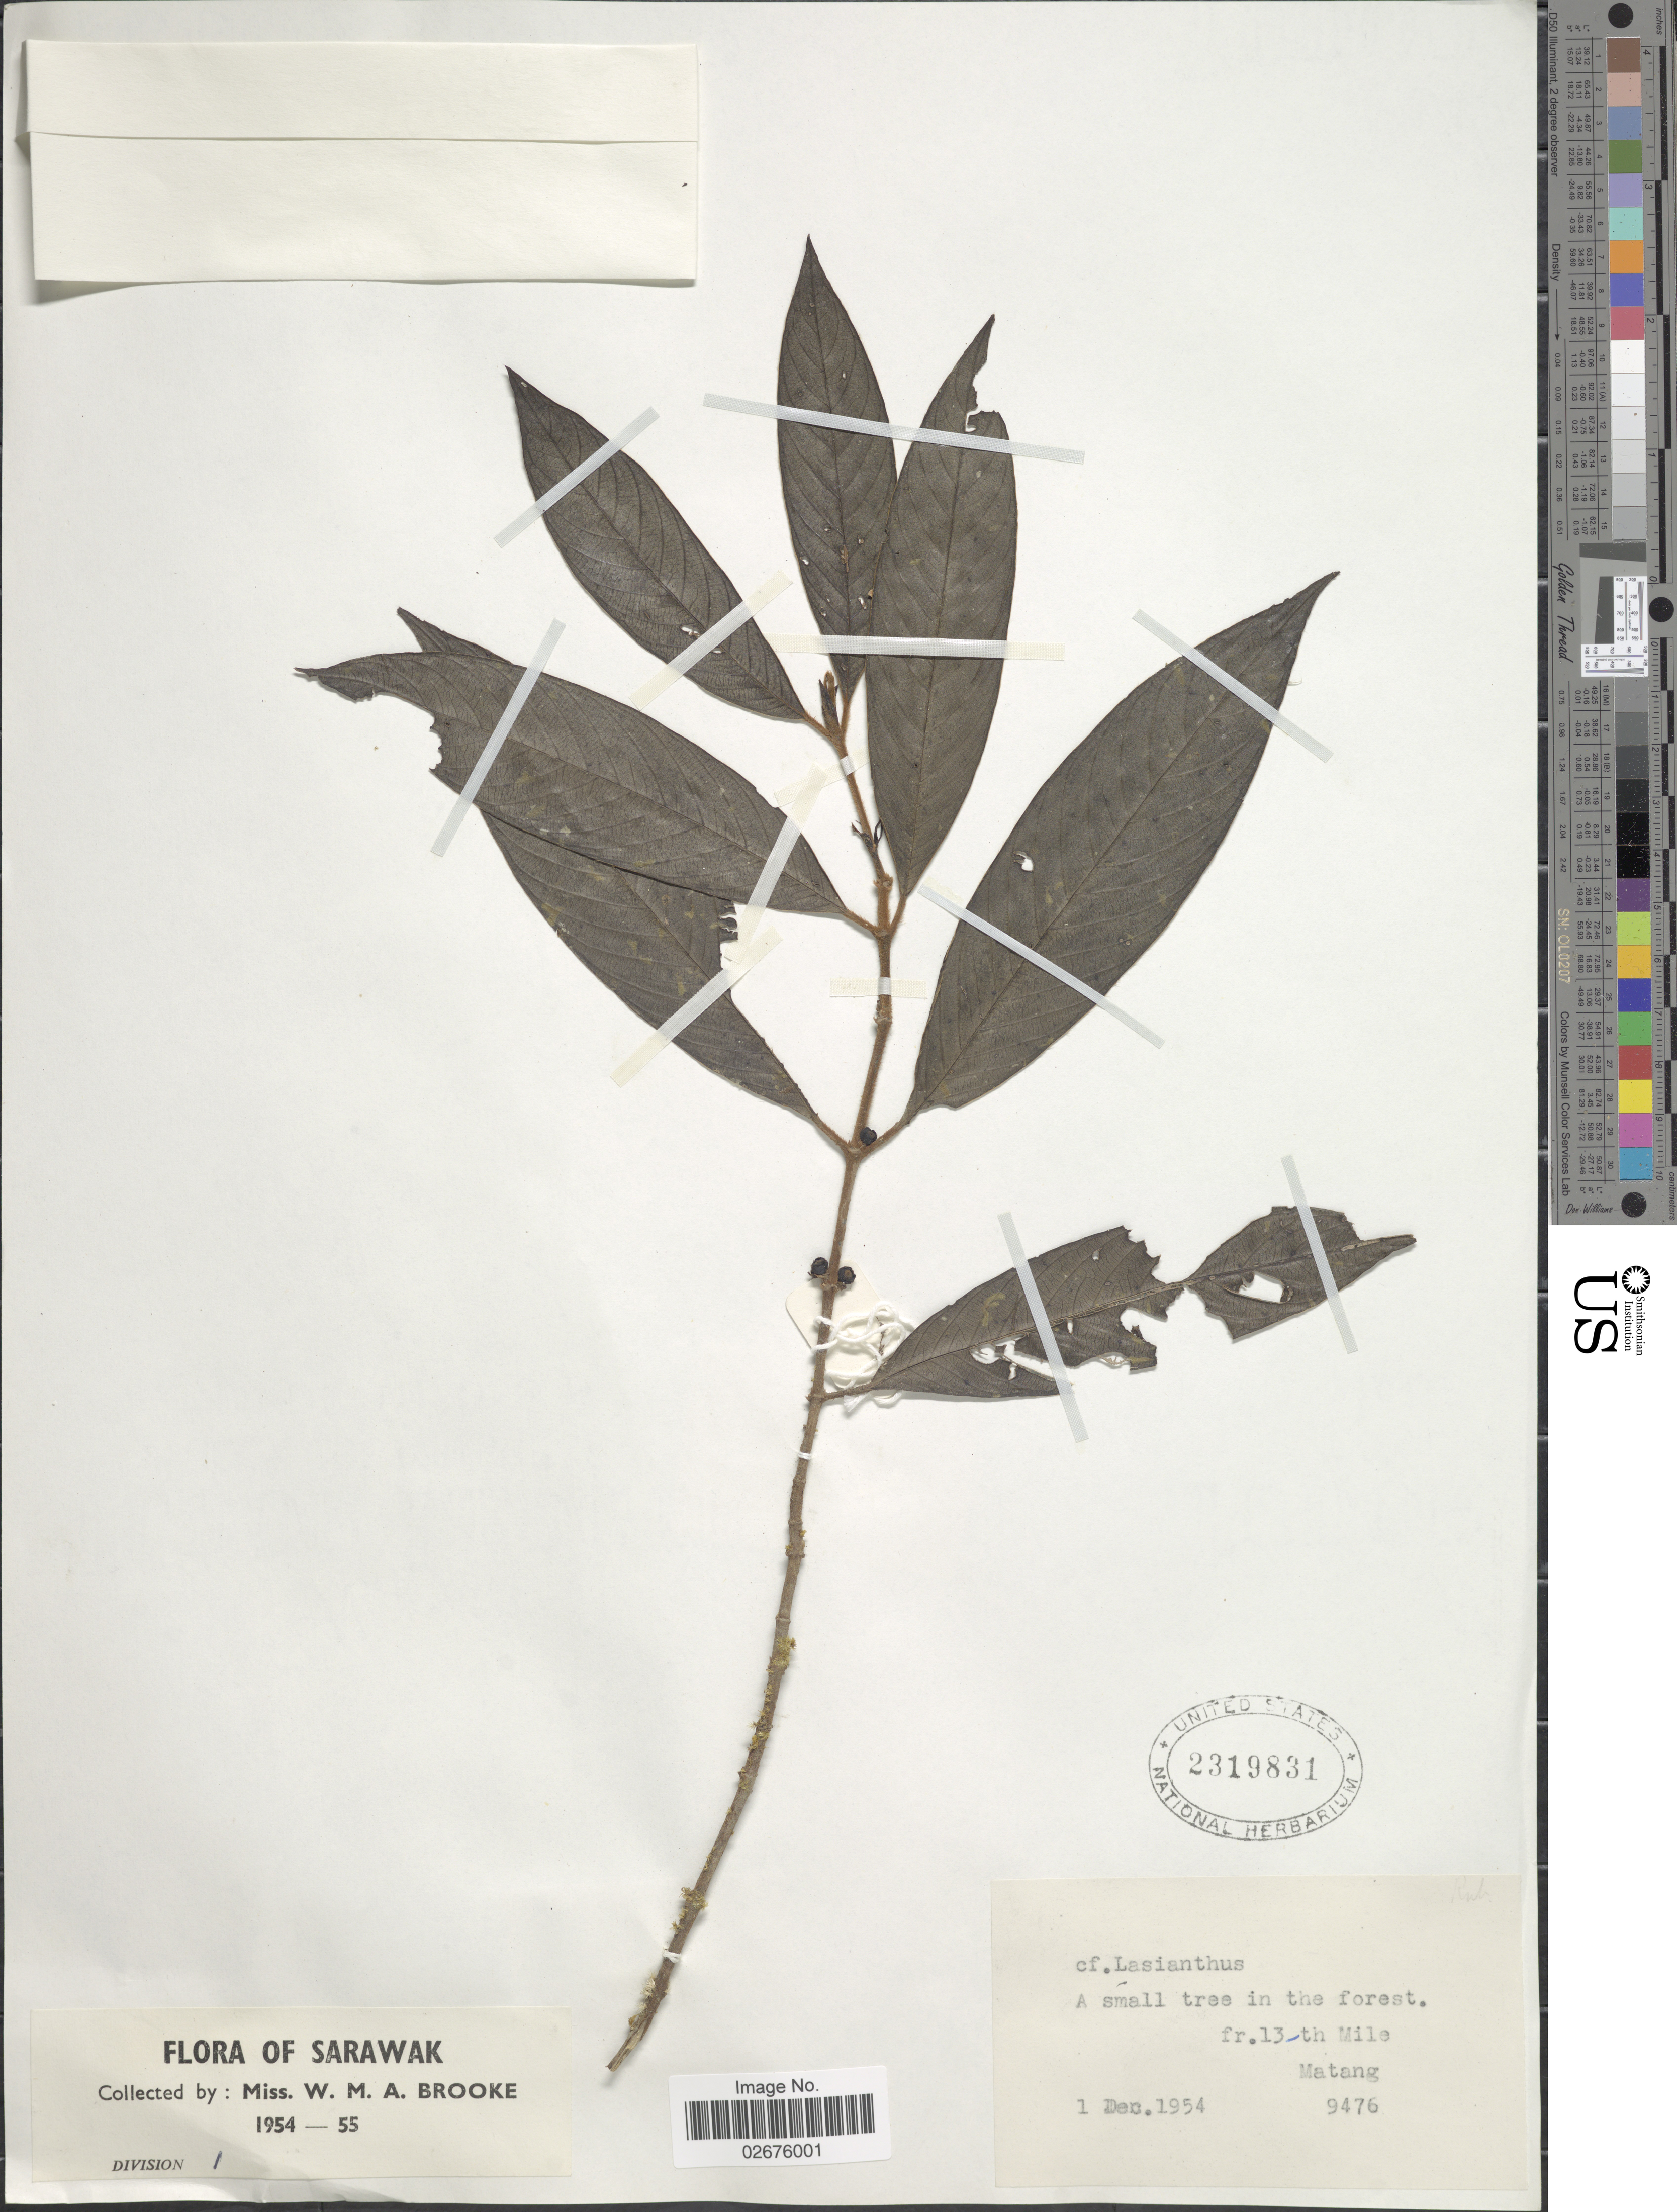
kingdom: Plantae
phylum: Tracheophyta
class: Magnoliopsida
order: Gentianales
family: Rubiaceae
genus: Lasianthus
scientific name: Lasianthus sp.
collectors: W. Brooke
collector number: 9476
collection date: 1954-12-01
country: Malaysia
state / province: Sarawak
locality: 13th Mile Matang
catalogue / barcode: US 2319831